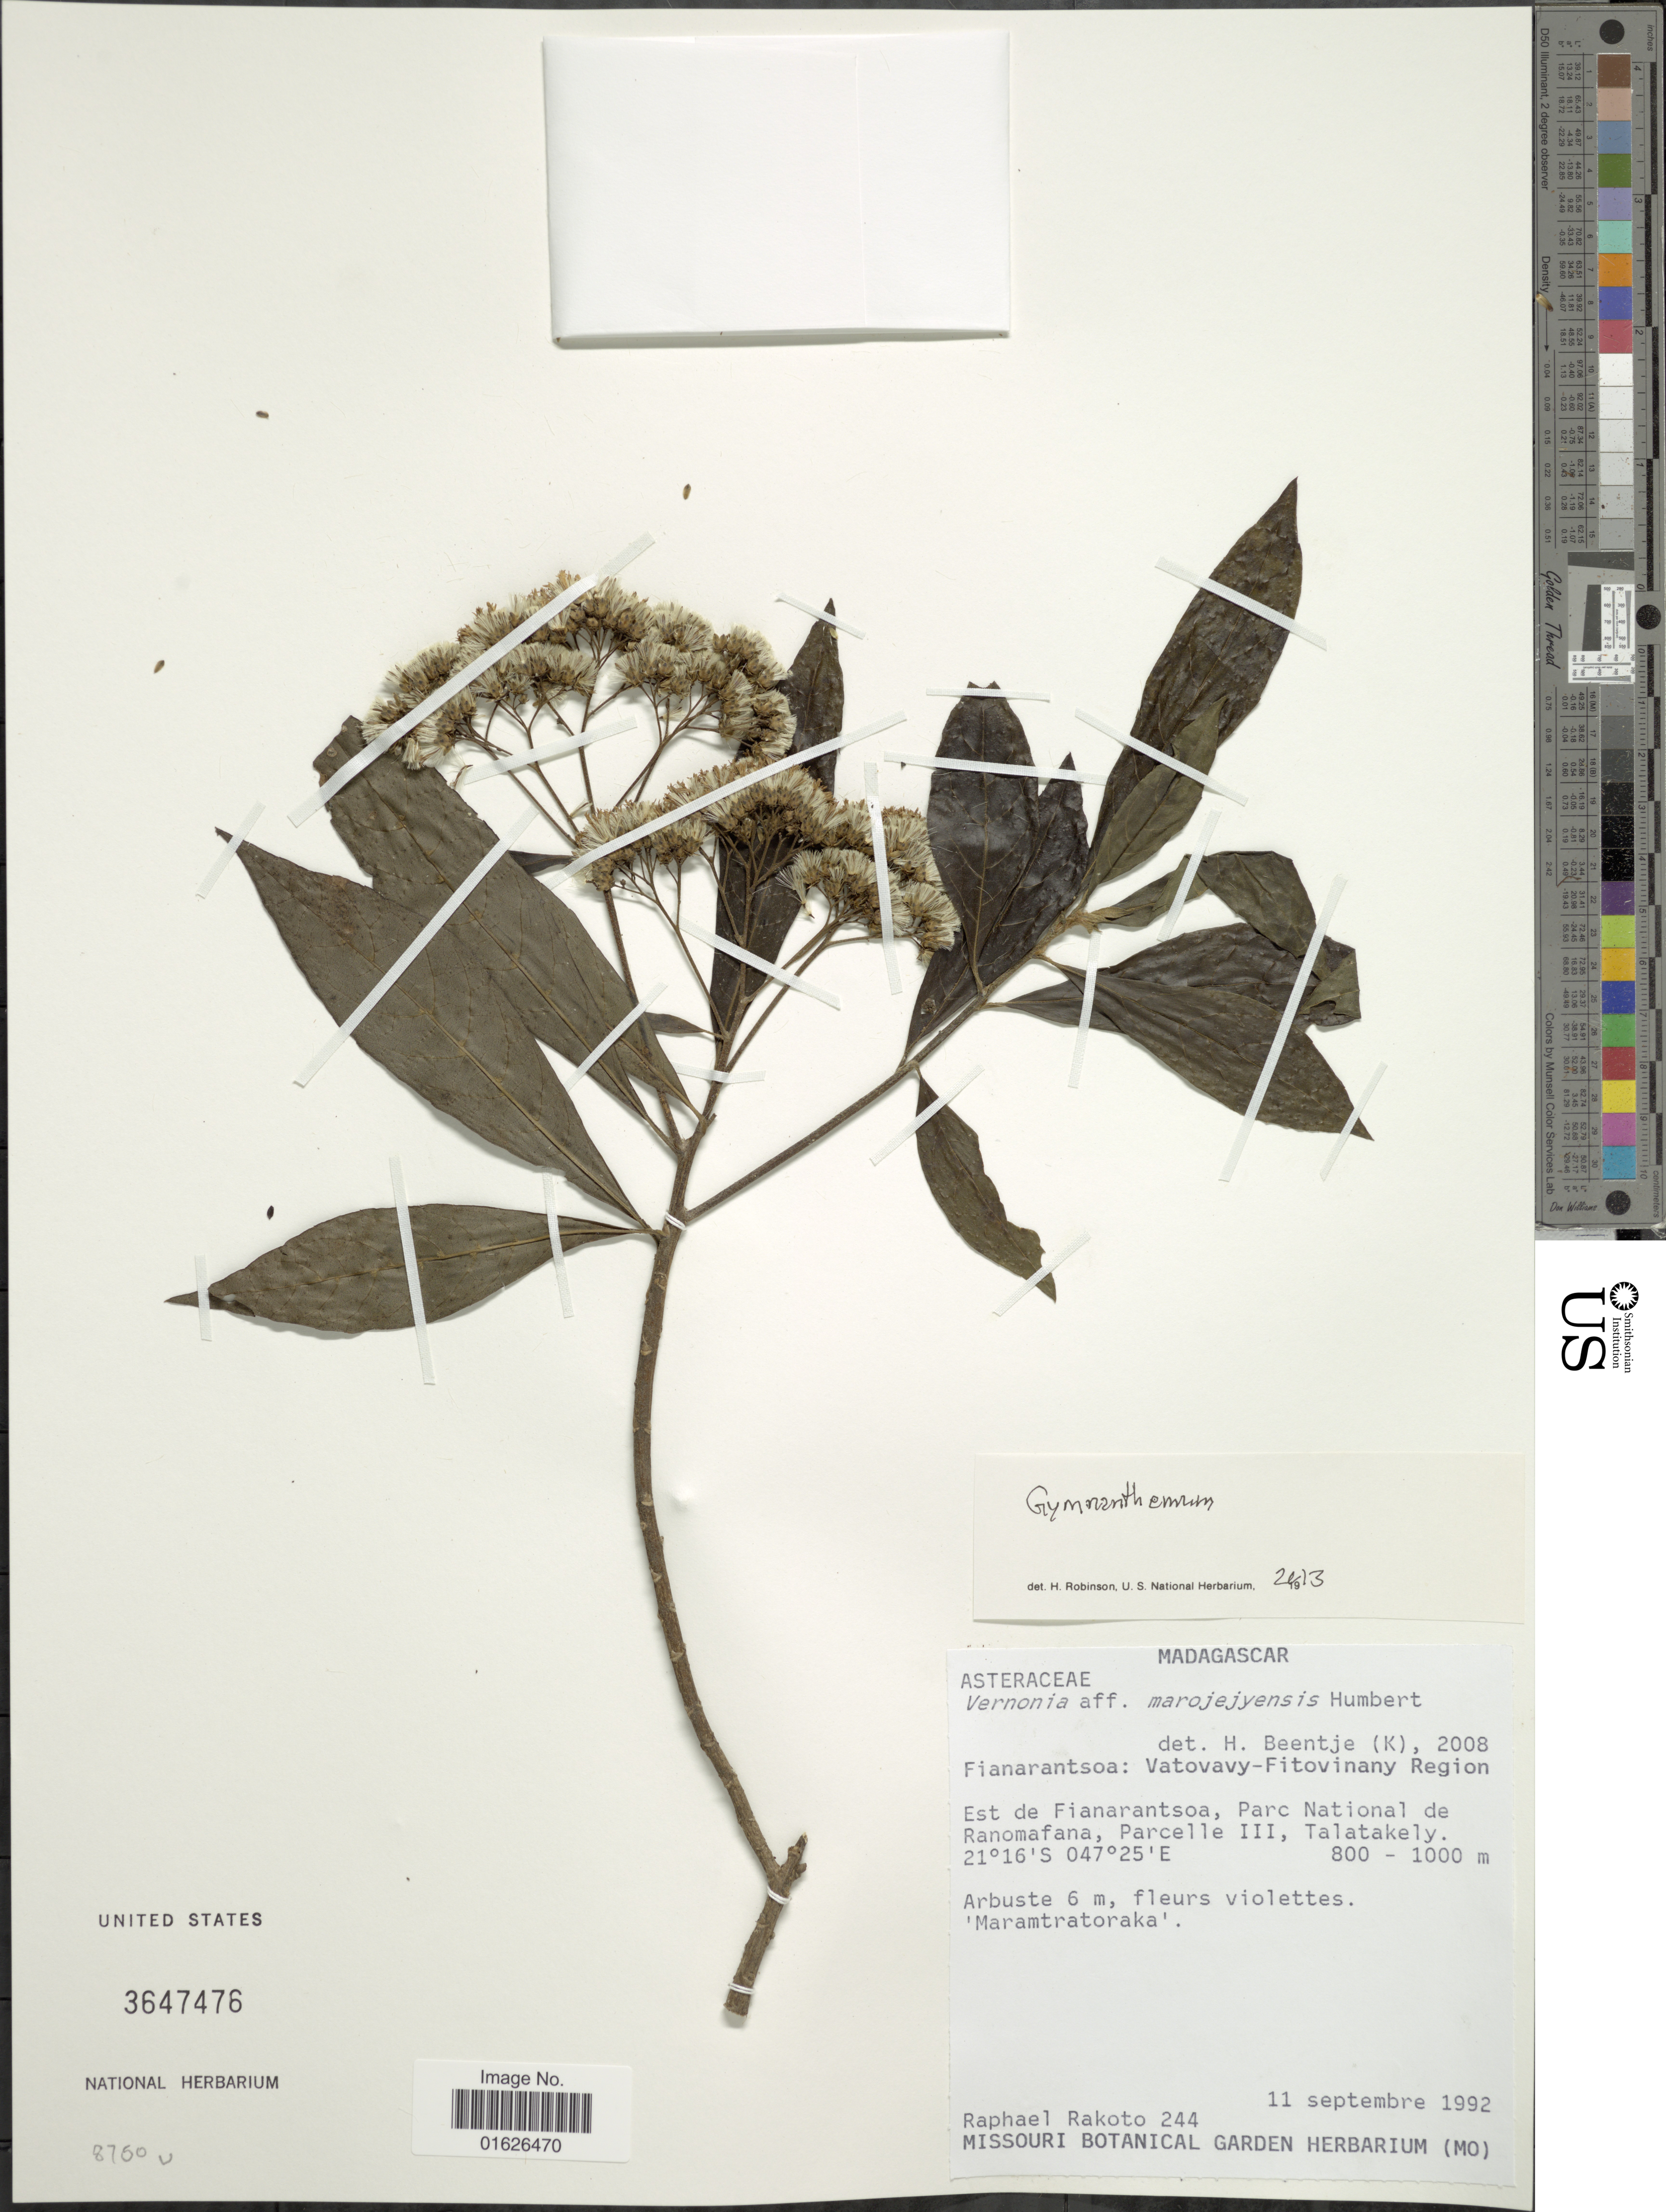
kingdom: Plantae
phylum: Tracheophyta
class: Magnoliopsida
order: Asterales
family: Asteraceae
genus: Gymnanthemum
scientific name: Gymnanthemum sp.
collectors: R. Rakoto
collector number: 244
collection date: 1992-09-11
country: Madagascar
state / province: Vatovavy Fitovinany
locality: Est de Fianarantsoa, Parc National de Ranomafana, Parcelle III,Talatakely.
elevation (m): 800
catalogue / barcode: US 3647476